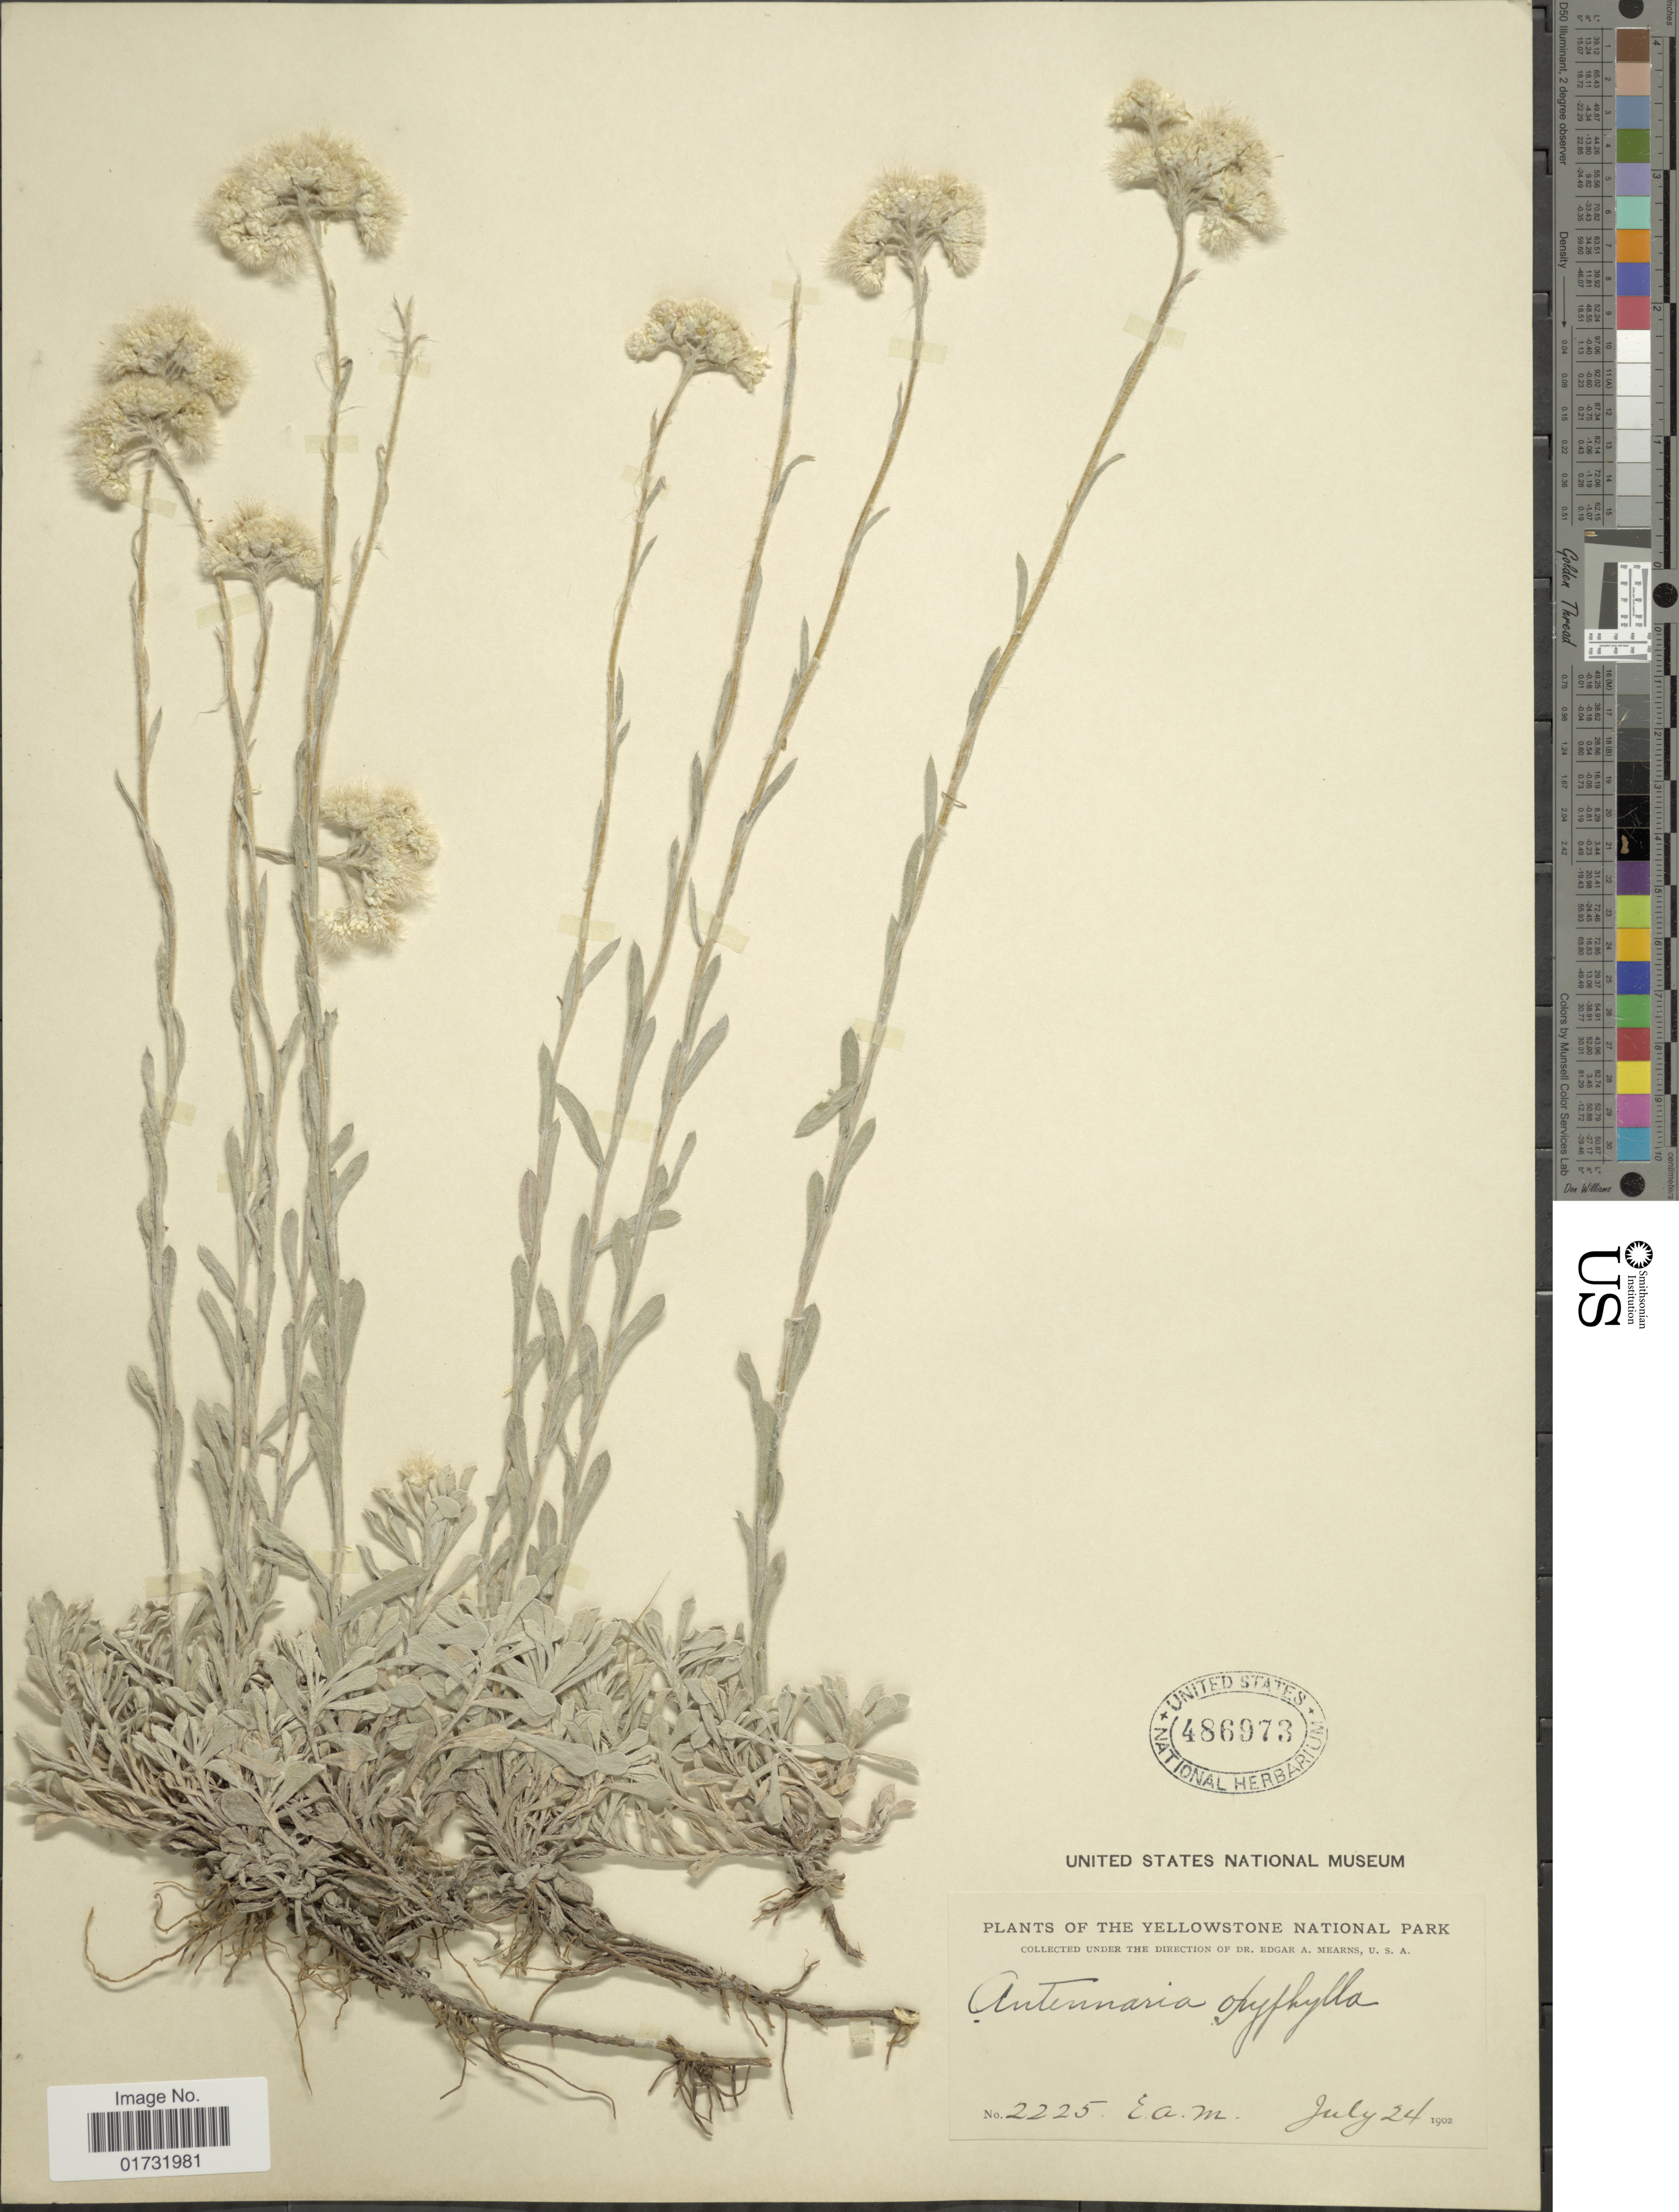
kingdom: Plantae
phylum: Tracheophyta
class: Magnoliopsida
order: Asterales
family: Asteraceae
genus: Antennaria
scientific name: Antennaria oxyphylla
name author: Greene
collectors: E. A. Mearns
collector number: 2225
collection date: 1902-07-24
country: United States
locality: Yellowstone National Park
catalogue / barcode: US 486973